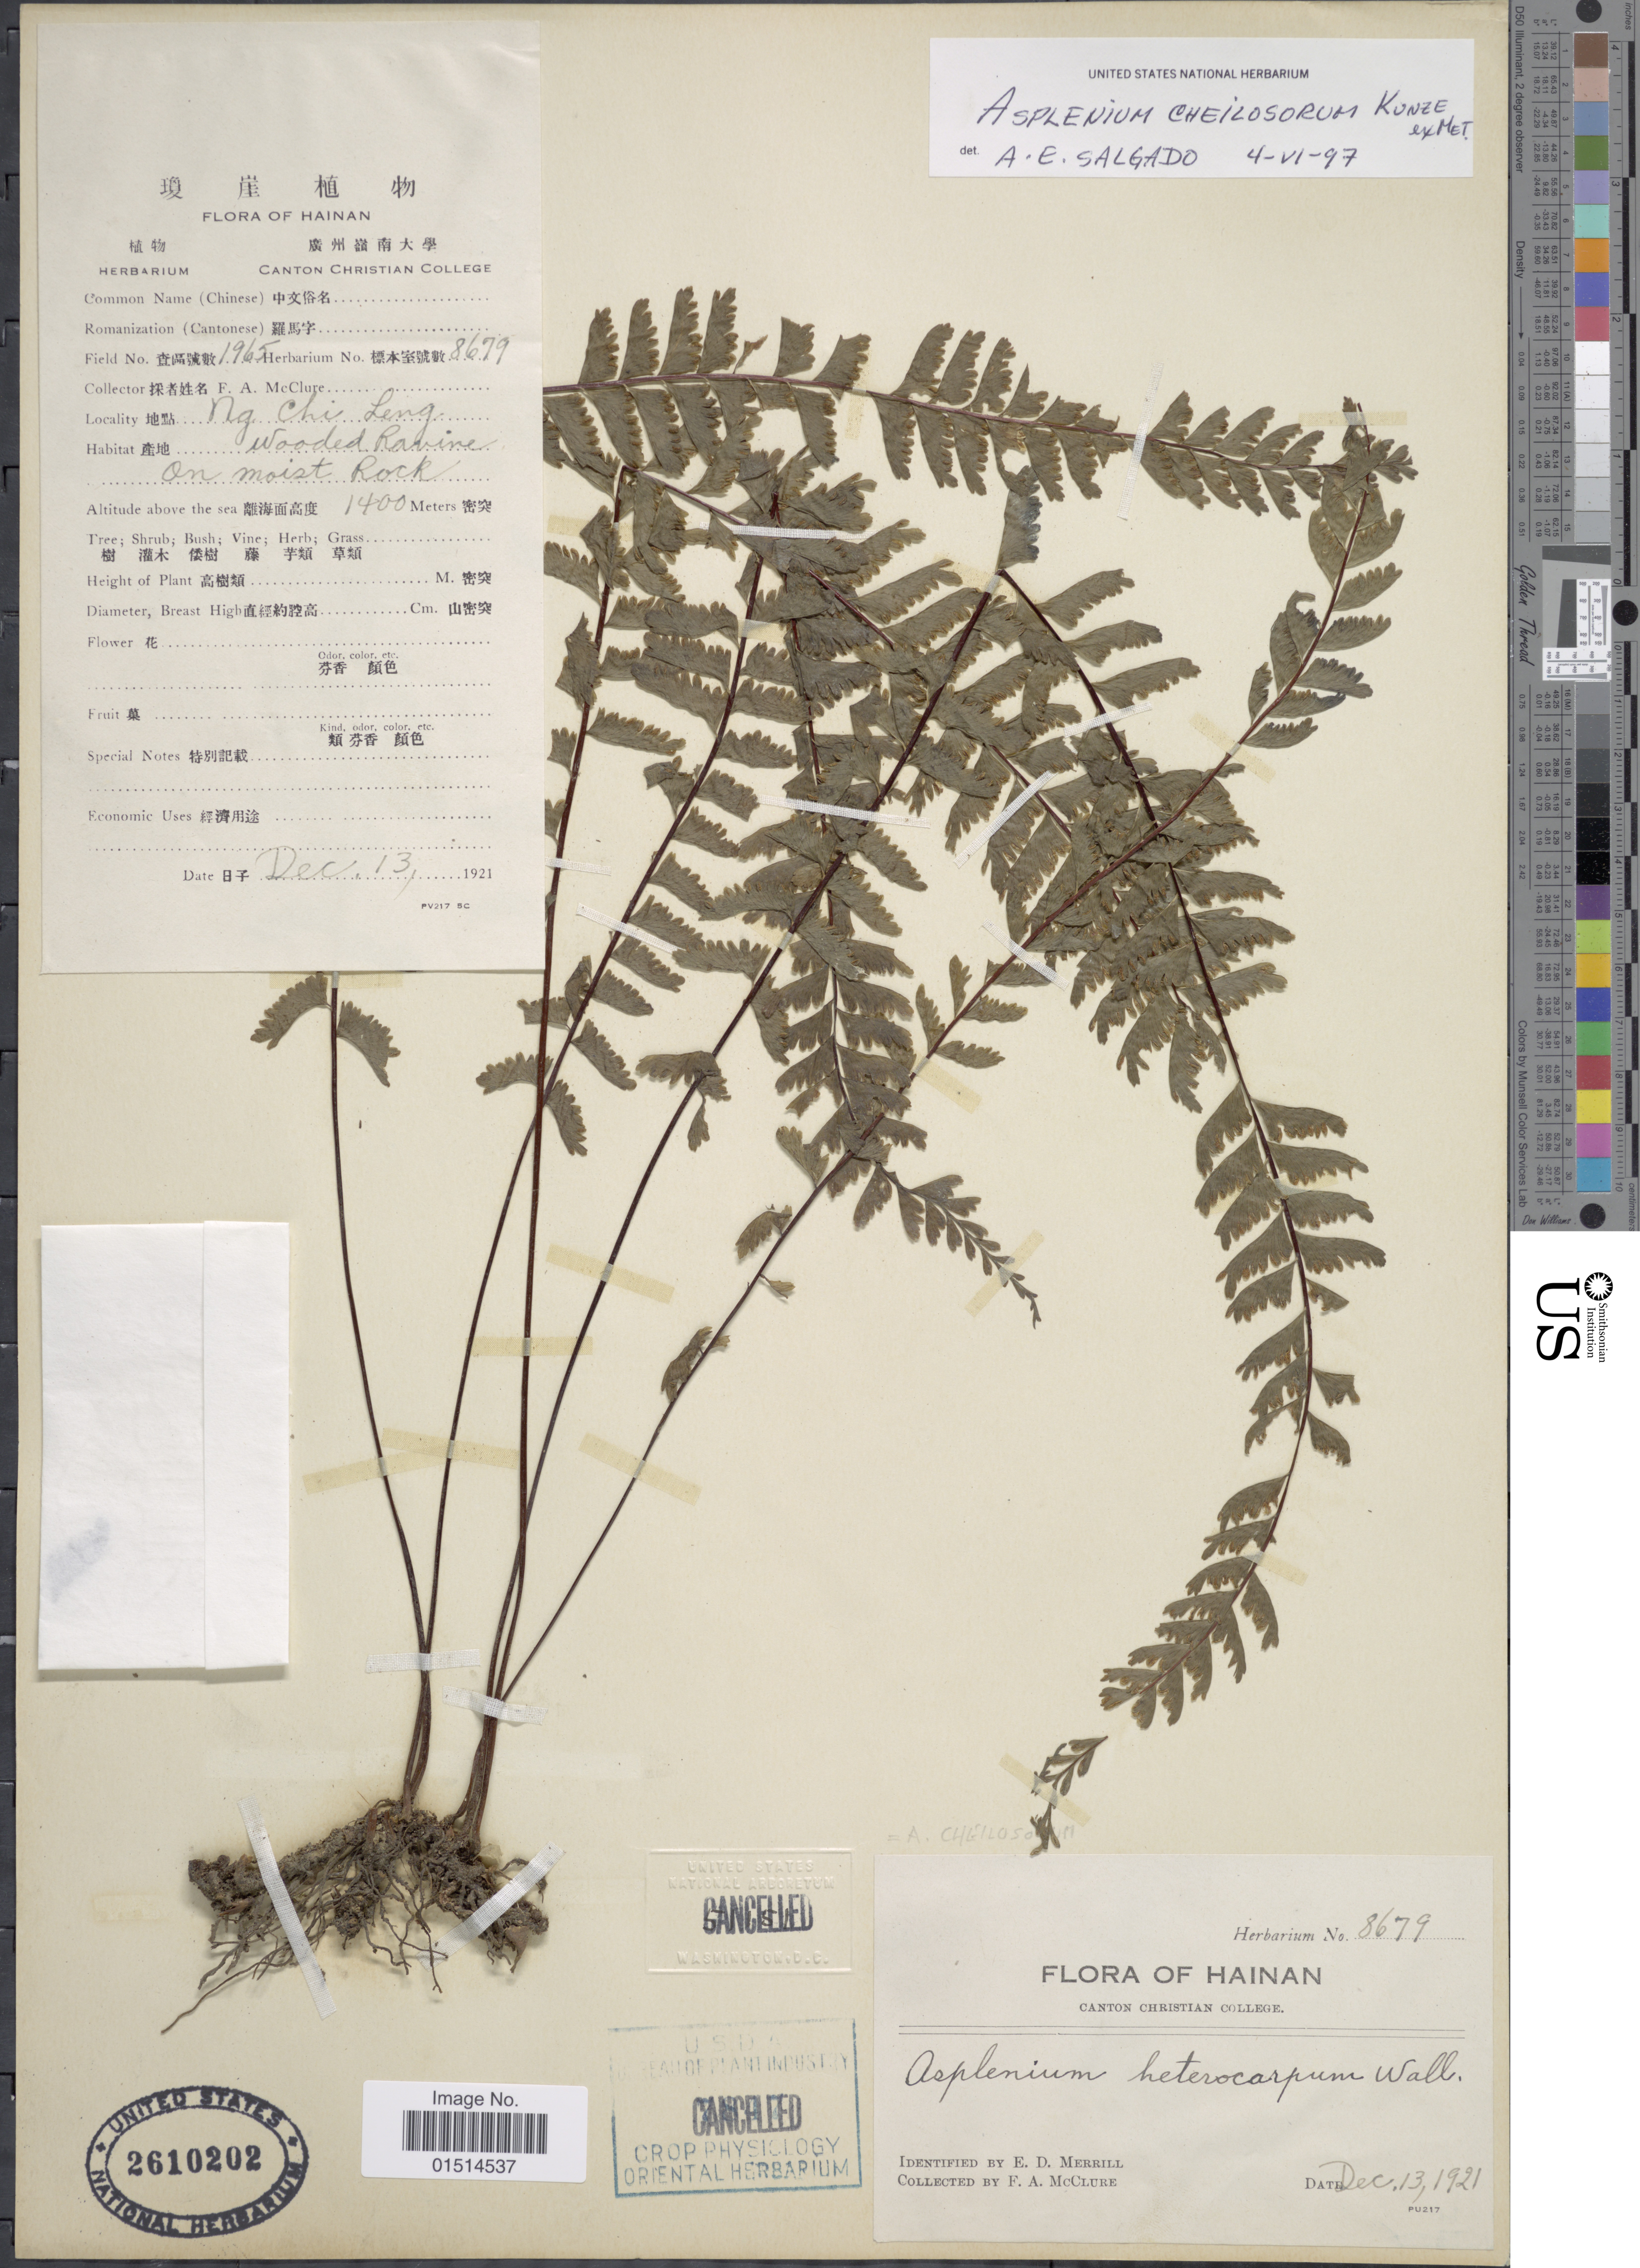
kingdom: Plantae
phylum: Tracheophyta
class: Polypodiopsida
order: Polypodiales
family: Aspleniaceae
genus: Asplenium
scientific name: Asplenium cheilosorum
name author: Kunze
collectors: E. D. Merrill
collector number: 8679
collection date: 1921-12-13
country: China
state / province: Hainan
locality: Ng Chi Leng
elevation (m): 1400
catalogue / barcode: US 2610202